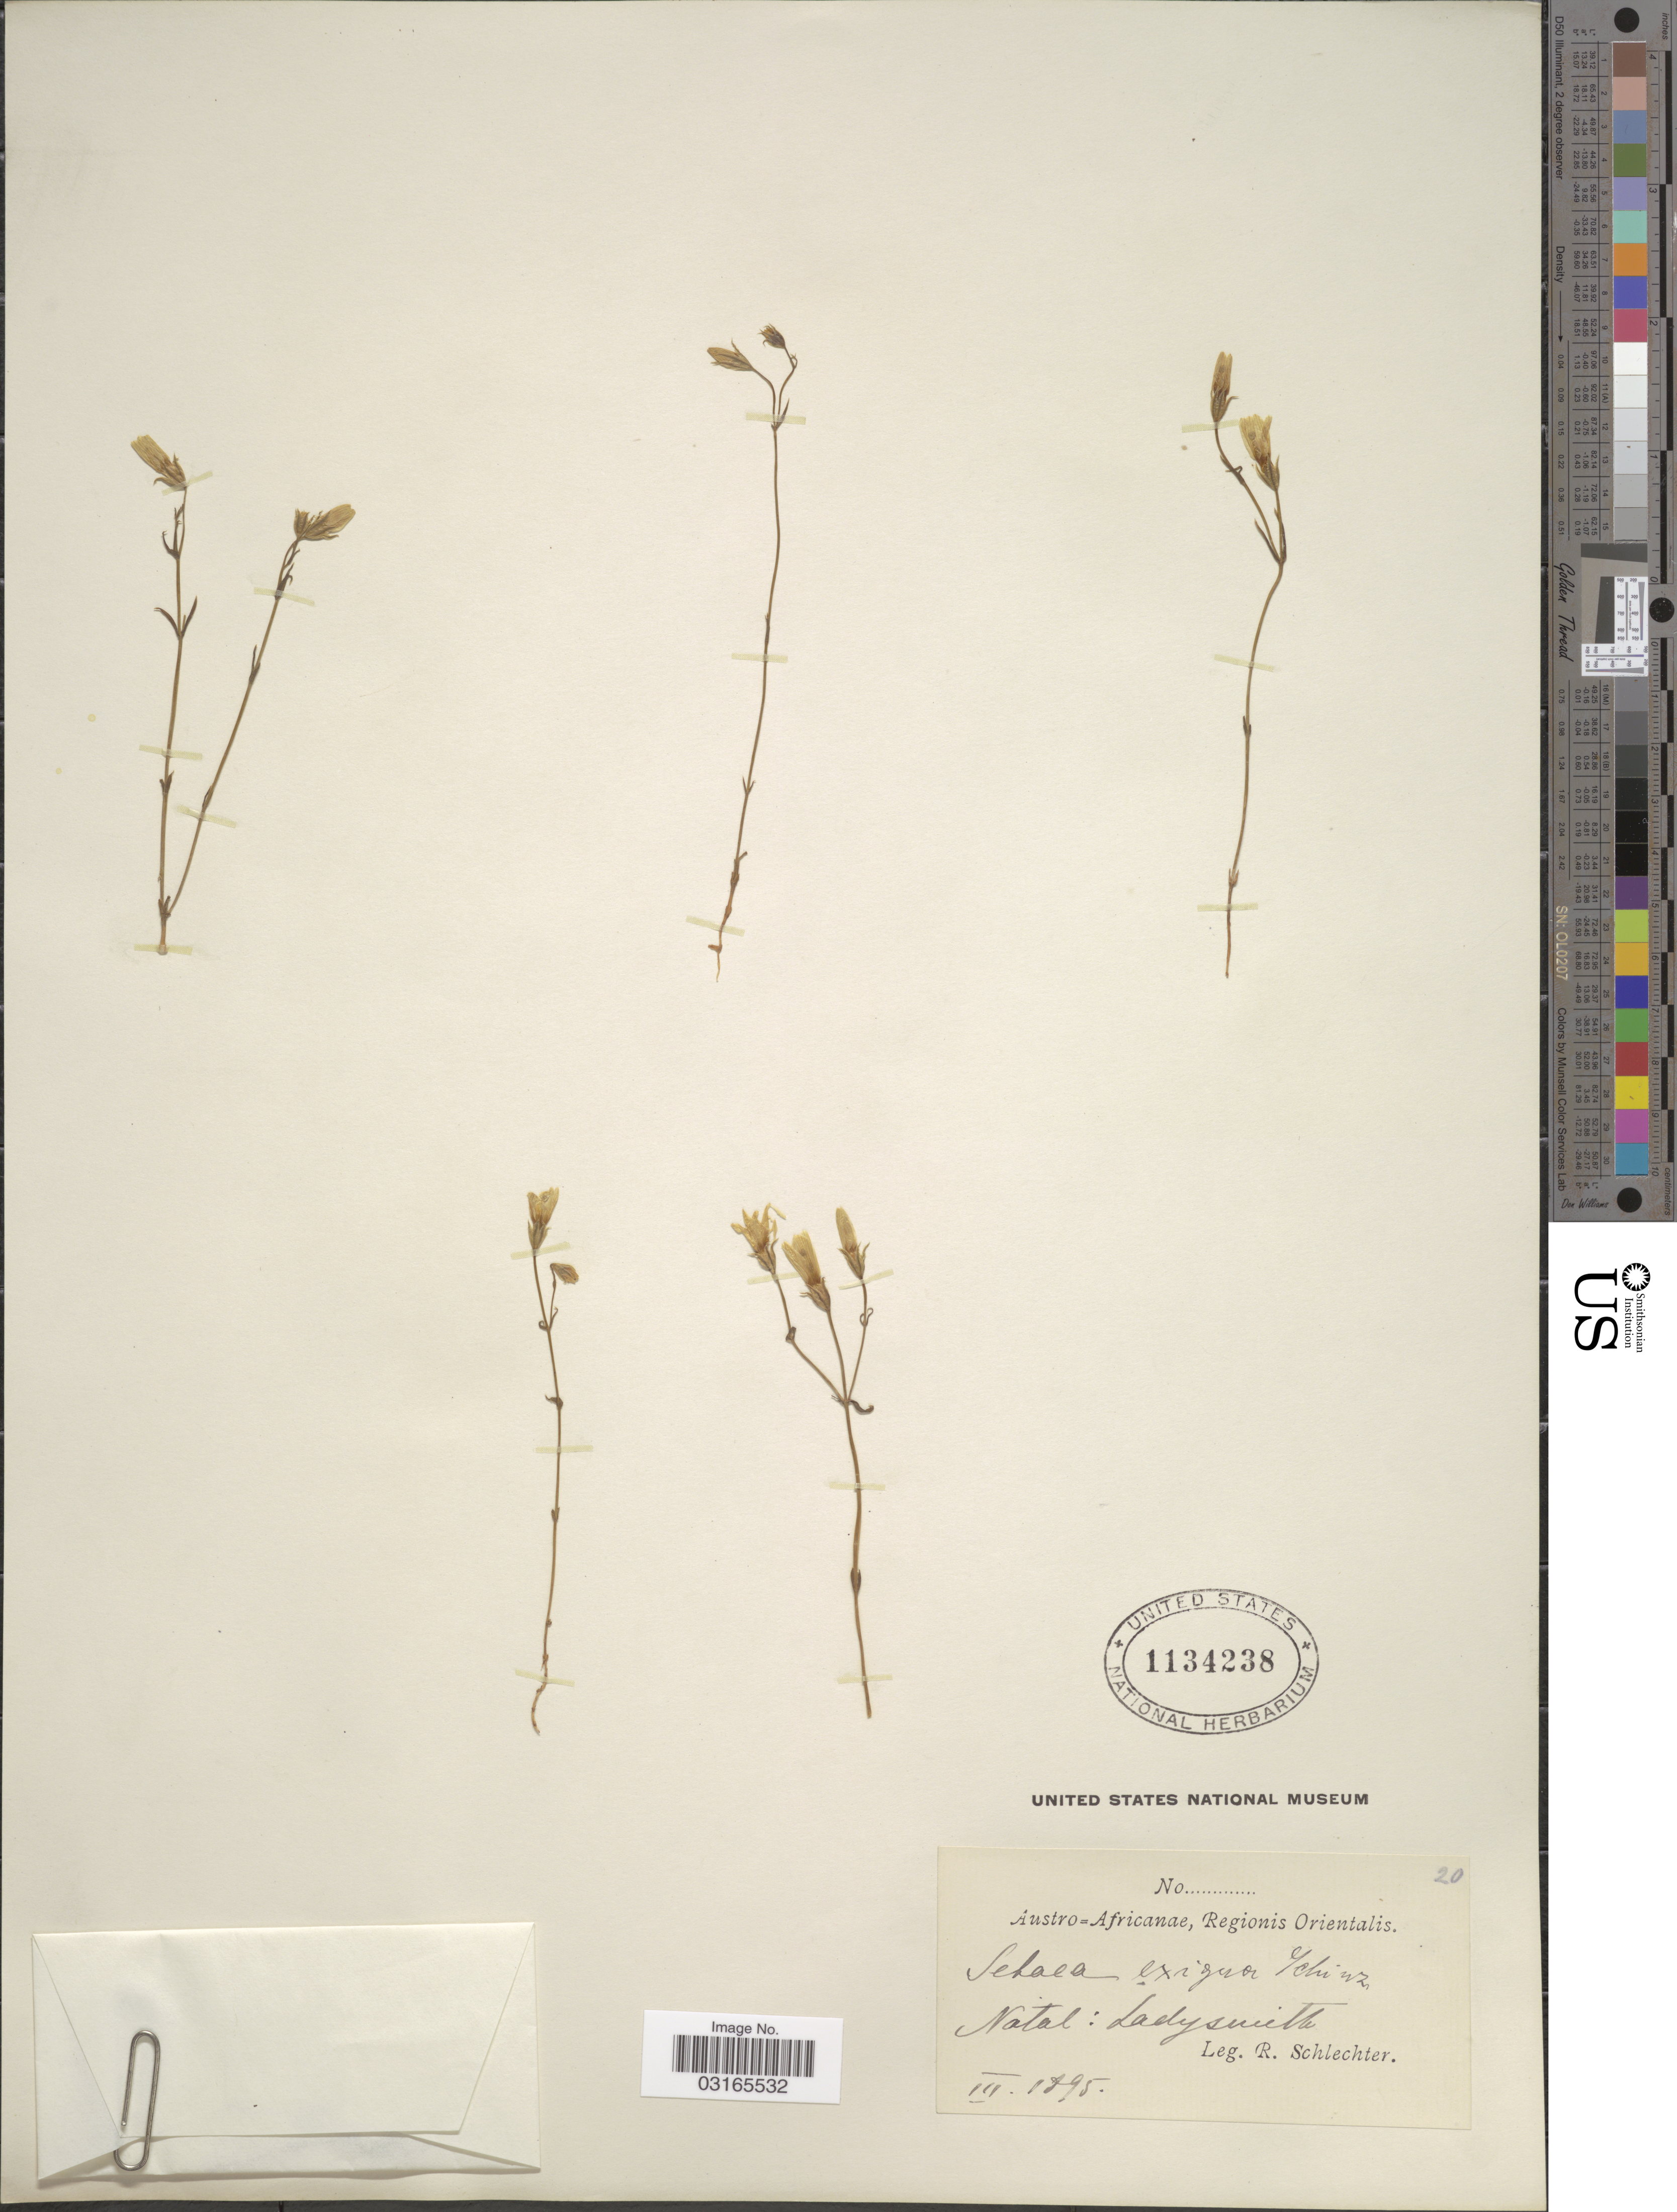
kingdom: Plantae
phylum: Tracheophyta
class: Magnoliopsida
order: Gentianales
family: Gentianaceae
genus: Sebaea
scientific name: Sebaea exigua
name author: Schinz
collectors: F. R. R. Schlechter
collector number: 20?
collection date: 1895-03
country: South Africa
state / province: KwaZulu-Natal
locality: Austro=Africanae, Regionis Orientalis. Natal: Ladysmith.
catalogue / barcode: US 1134238